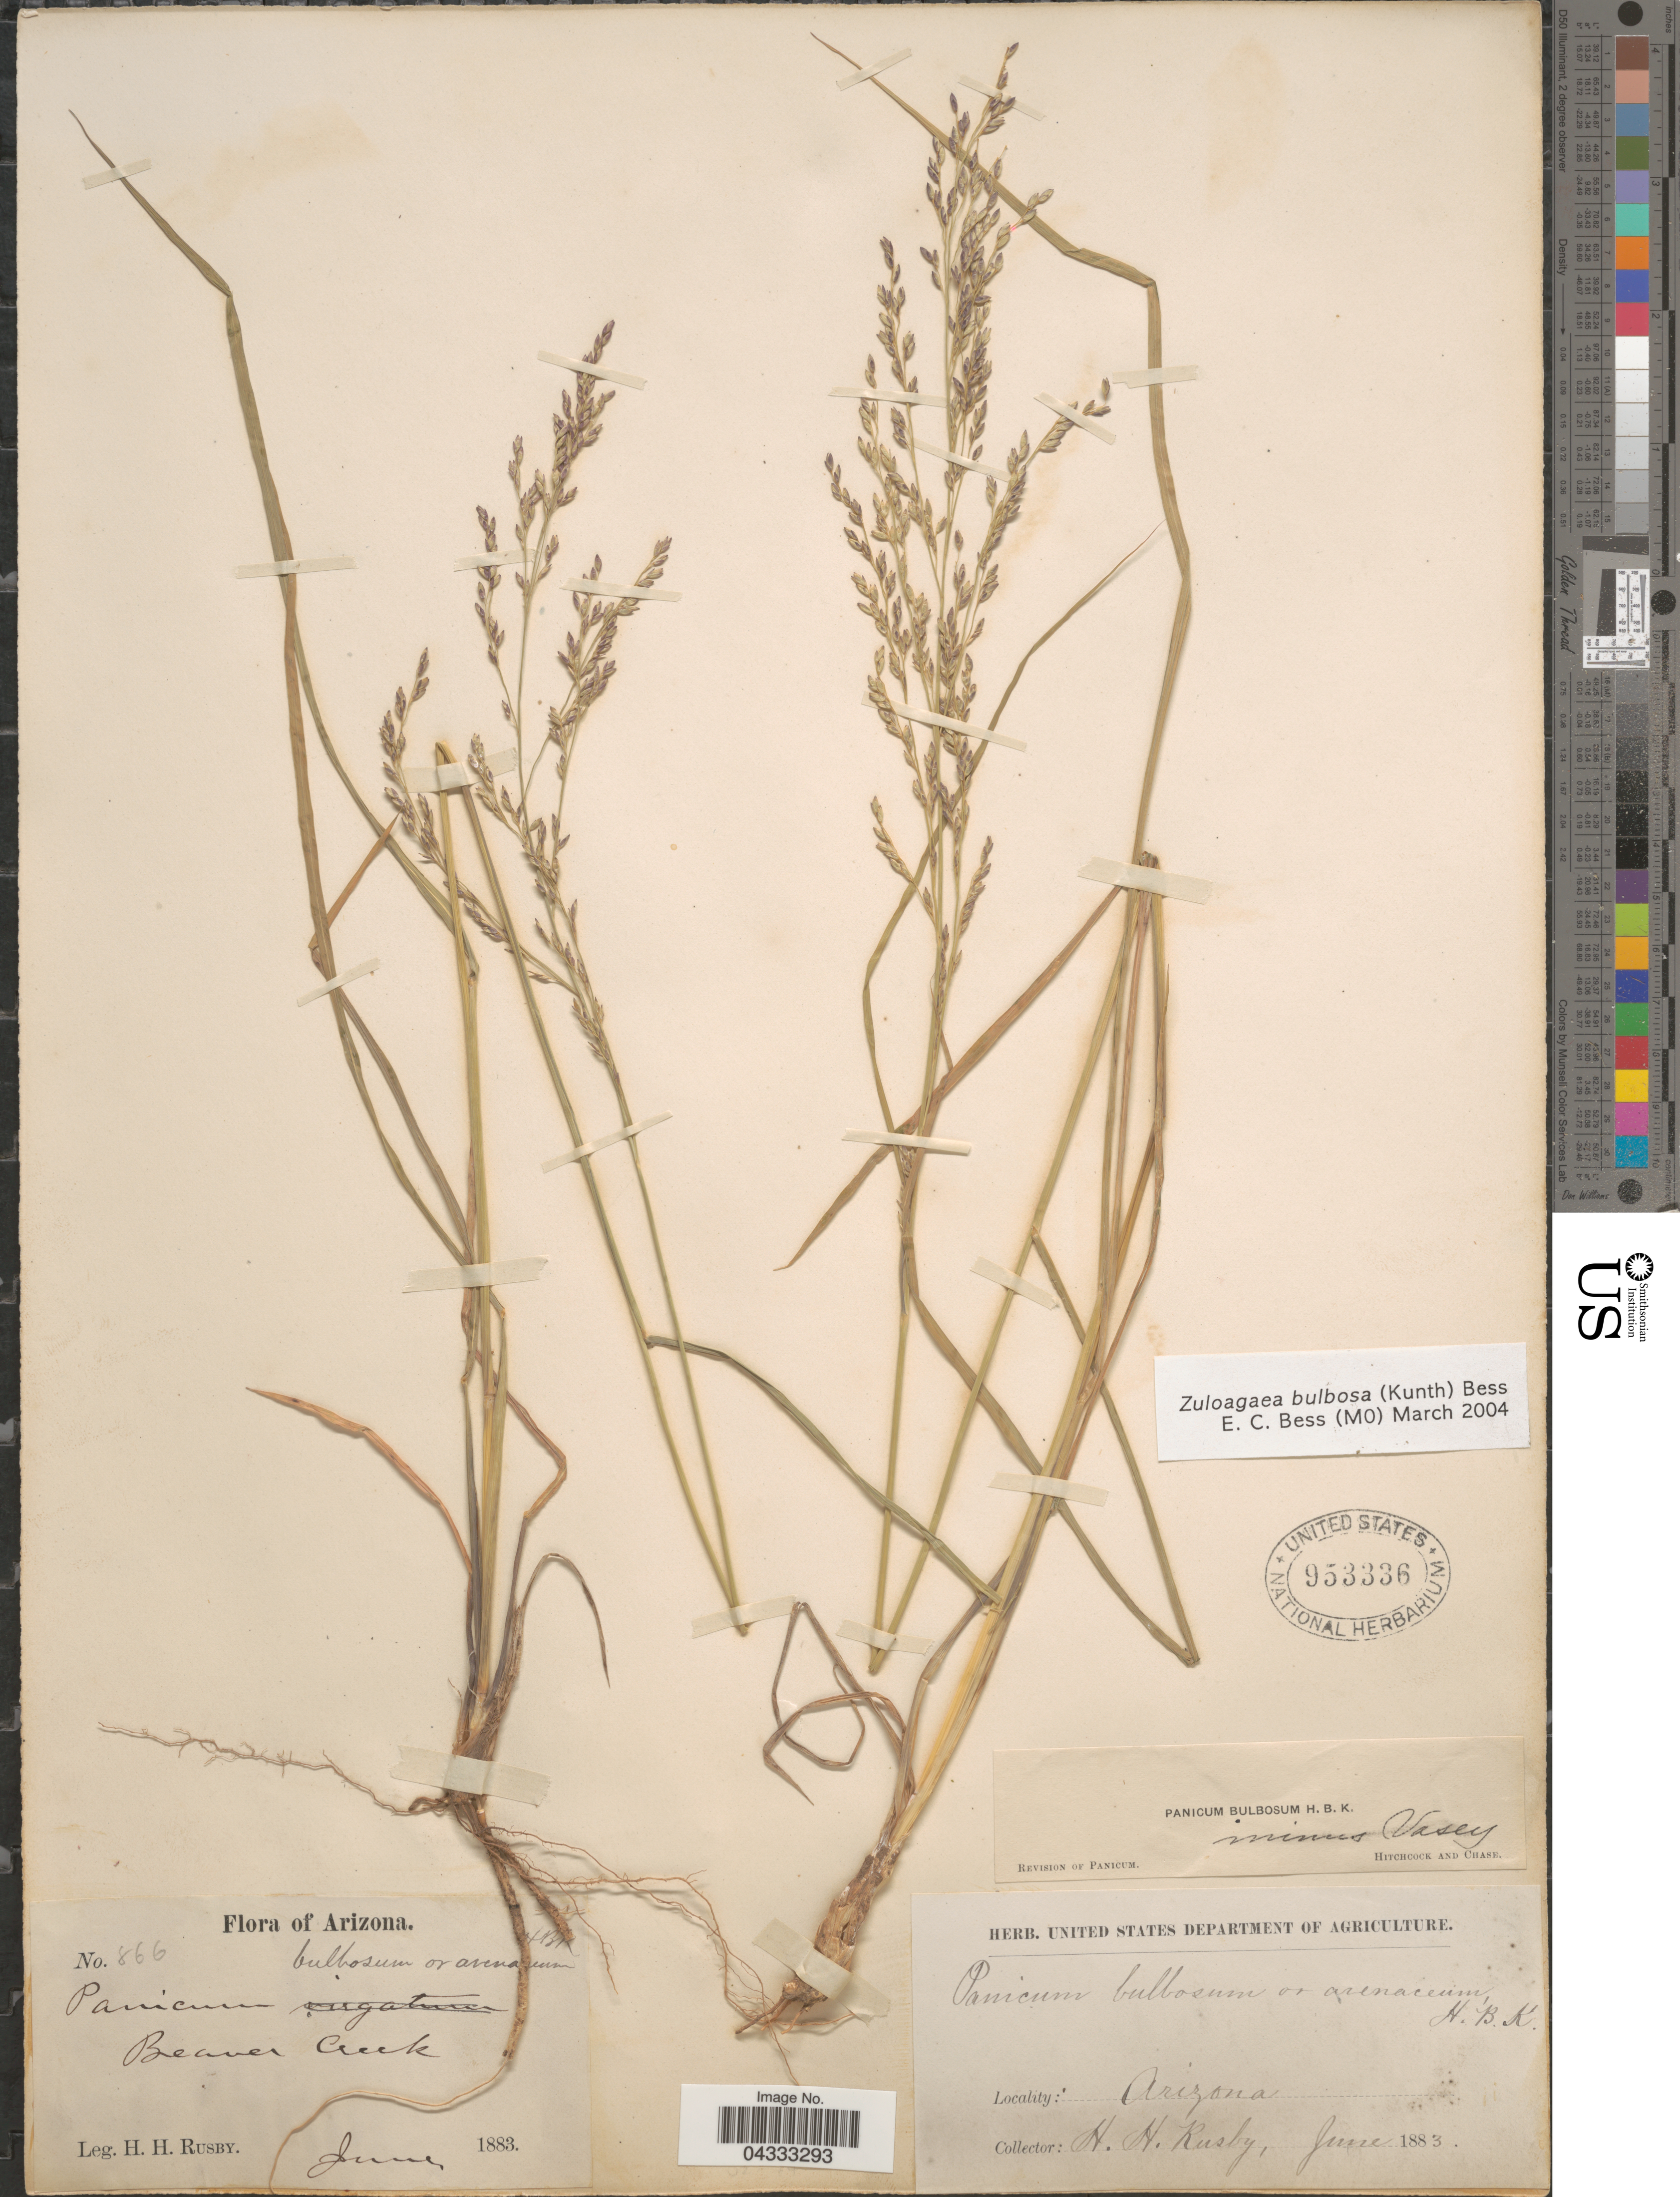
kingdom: Plantae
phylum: Tracheophyta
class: Liliopsida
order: Poales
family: Poaceae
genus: Zuloagaea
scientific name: Zuloagaea bulbosa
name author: (Kunth) E. Bess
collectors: H. H. Rusby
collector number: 866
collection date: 1883-06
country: United States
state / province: Arizona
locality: Beaver Creek.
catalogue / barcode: US 953336